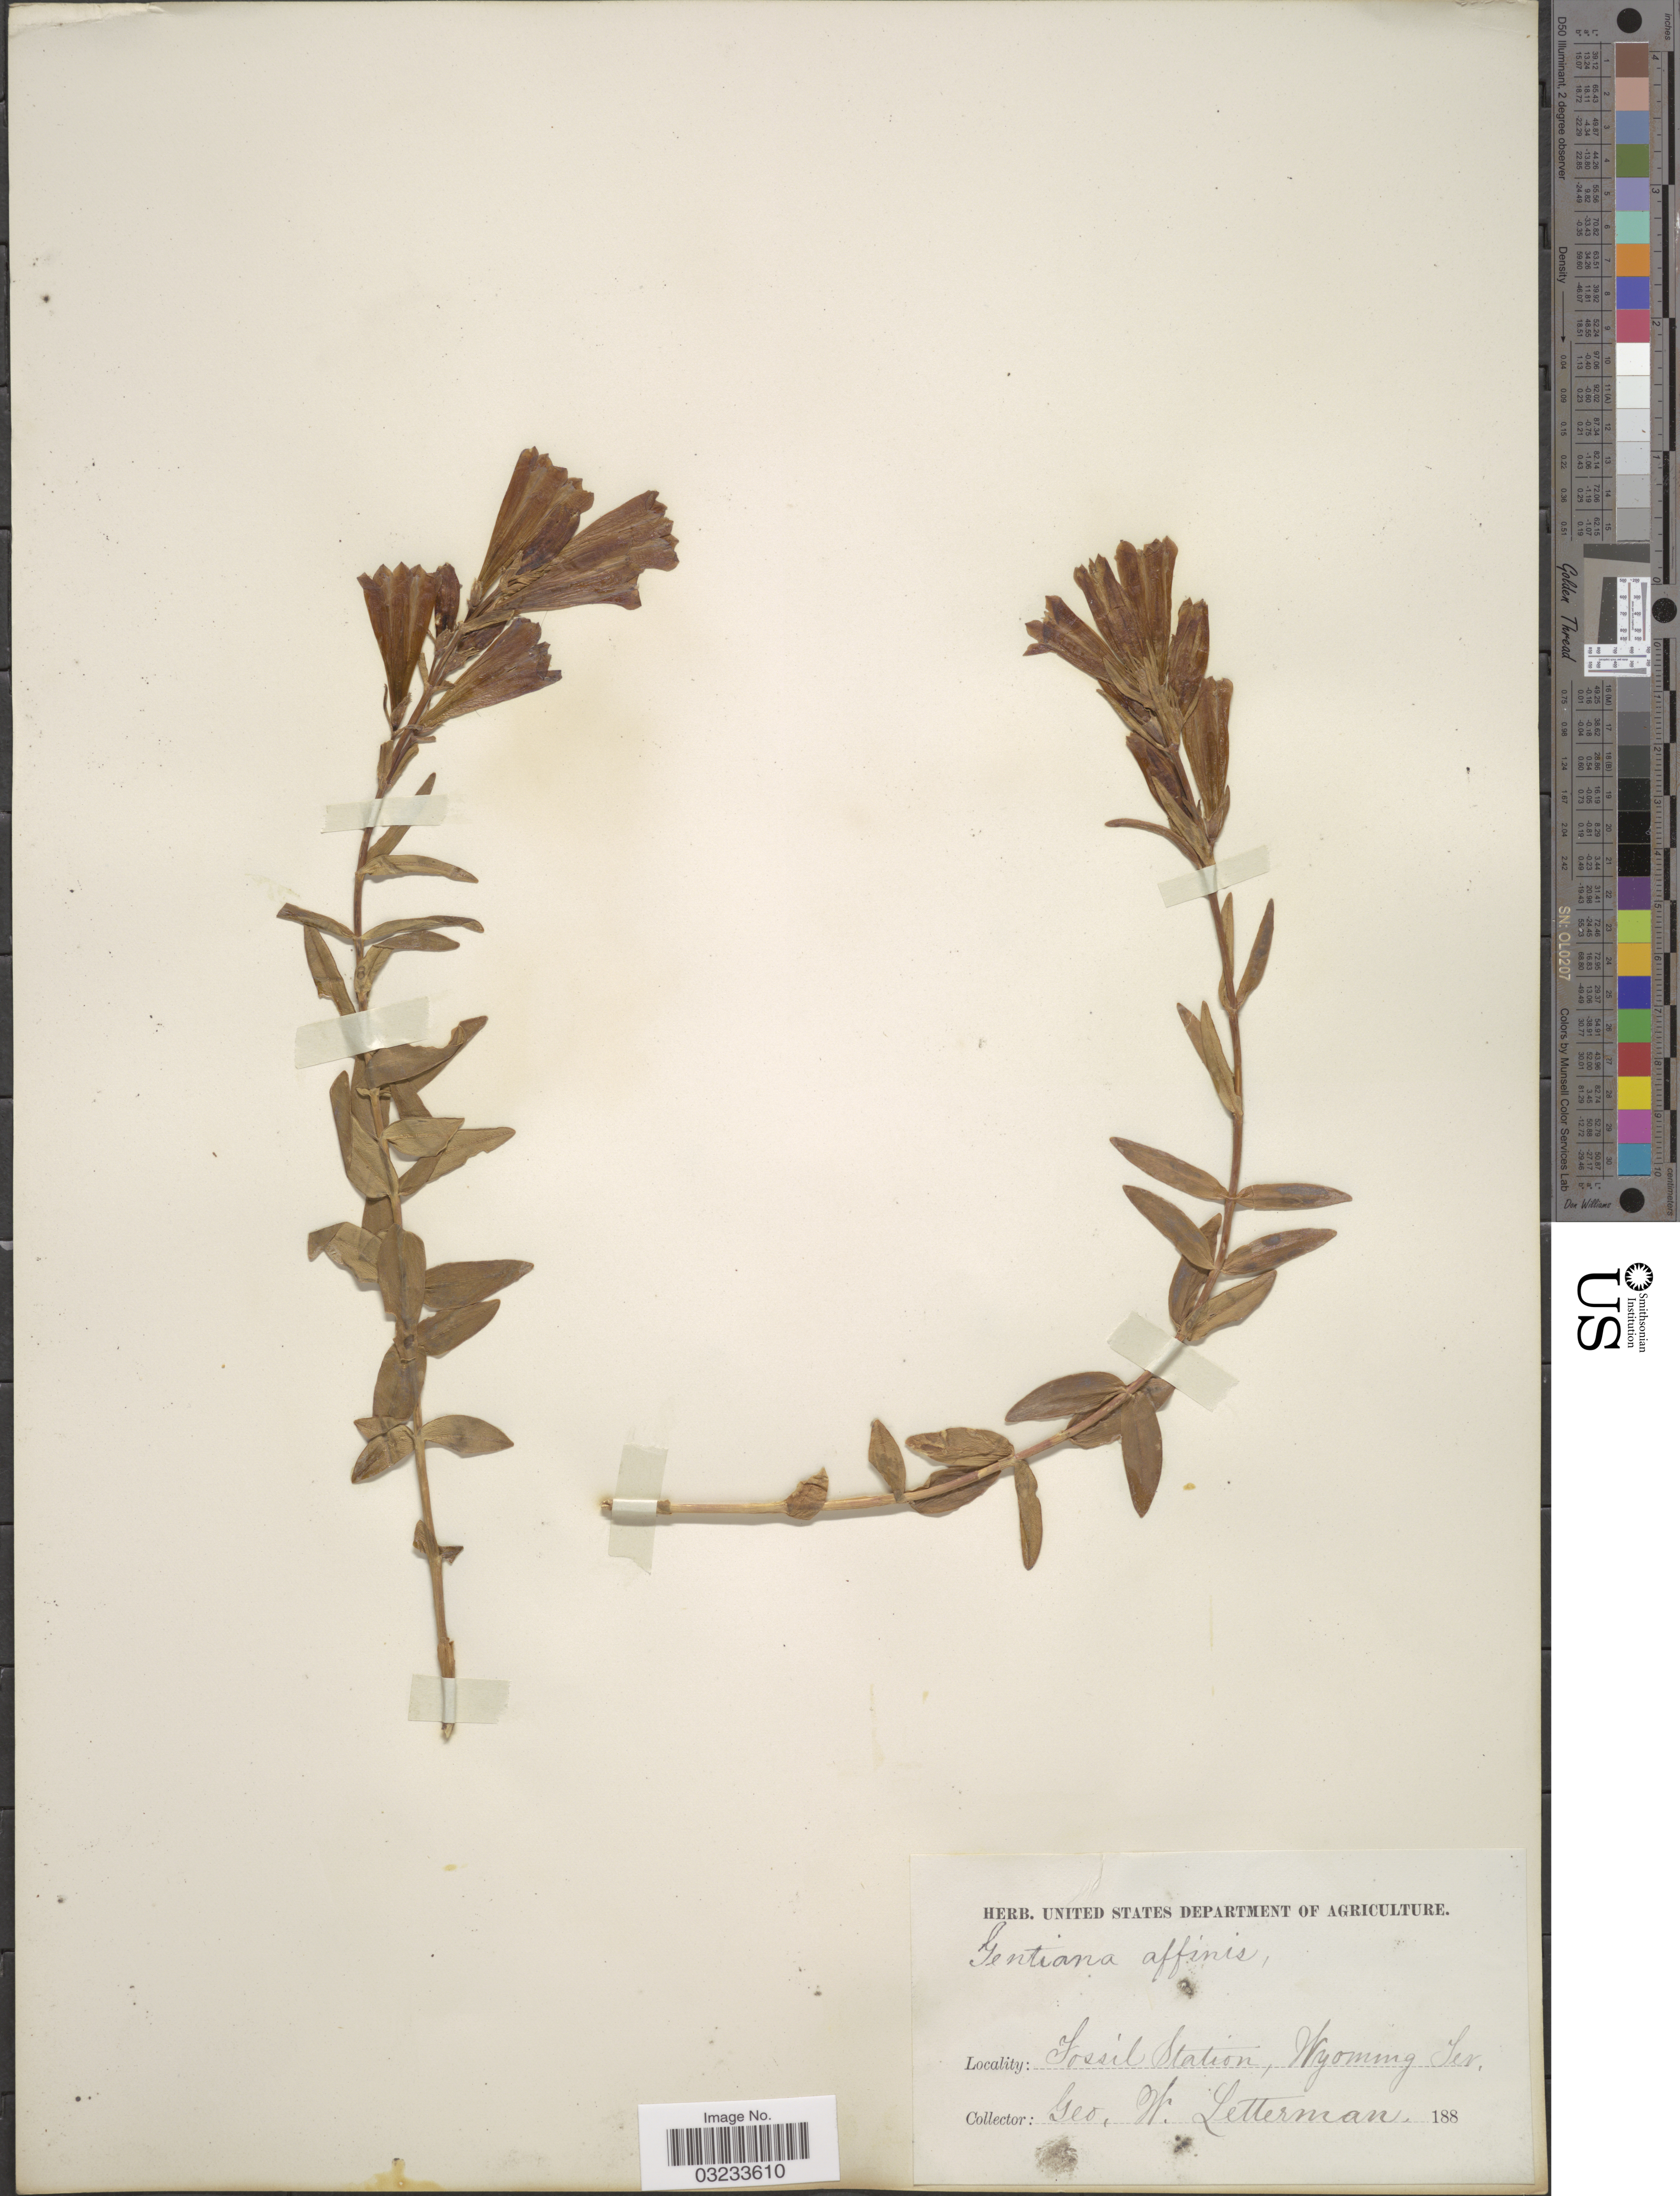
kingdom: Plantae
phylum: Tracheophyta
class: Magnoliopsida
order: Gentianales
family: Gentianaceae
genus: Gentiana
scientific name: Gentiana affinis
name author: Griseb.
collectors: G. W. Letterman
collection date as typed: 188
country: United States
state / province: Wyoming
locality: Fossil Station.